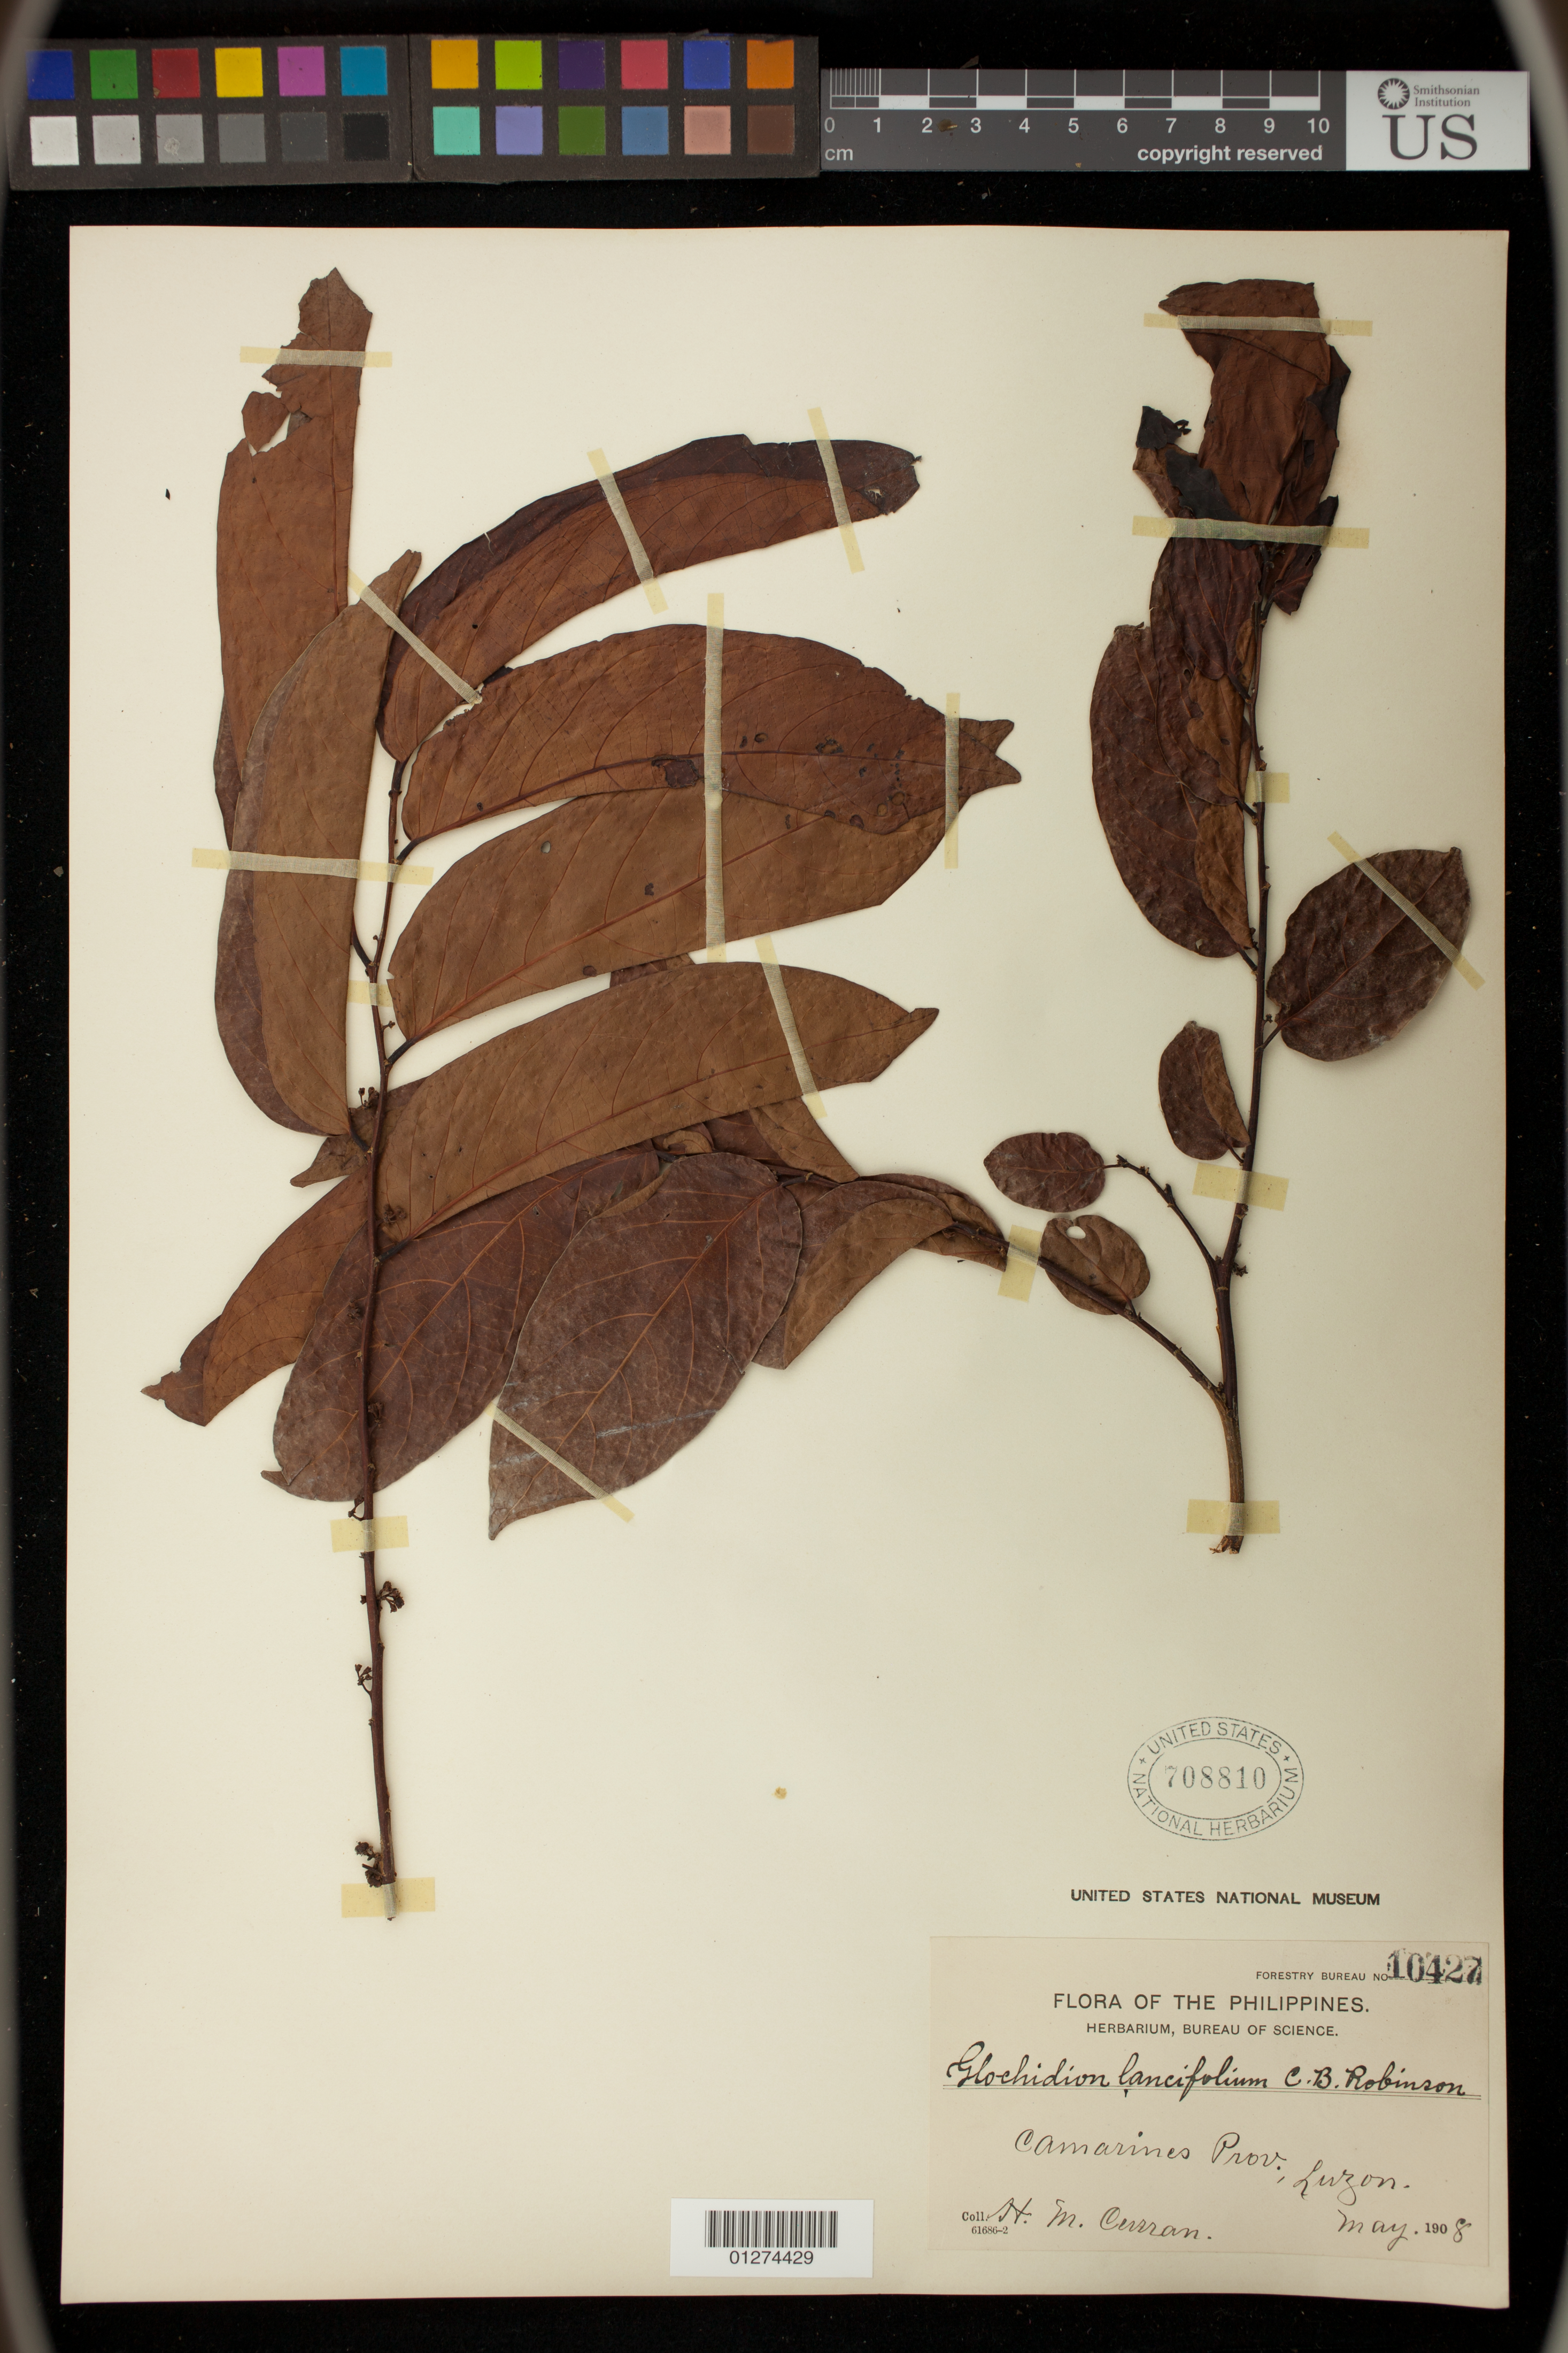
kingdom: Plantae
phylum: Tracheophyta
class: Magnoliopsida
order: Malpighiales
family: Phyllanthaceae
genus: Glochidion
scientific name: Glochidion urophylloides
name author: Elmer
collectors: H. M. Curran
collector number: For. Bur. 10427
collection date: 1908-05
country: Philippines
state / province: Bicol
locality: Camarines Prov., Luzon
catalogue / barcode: US 708810